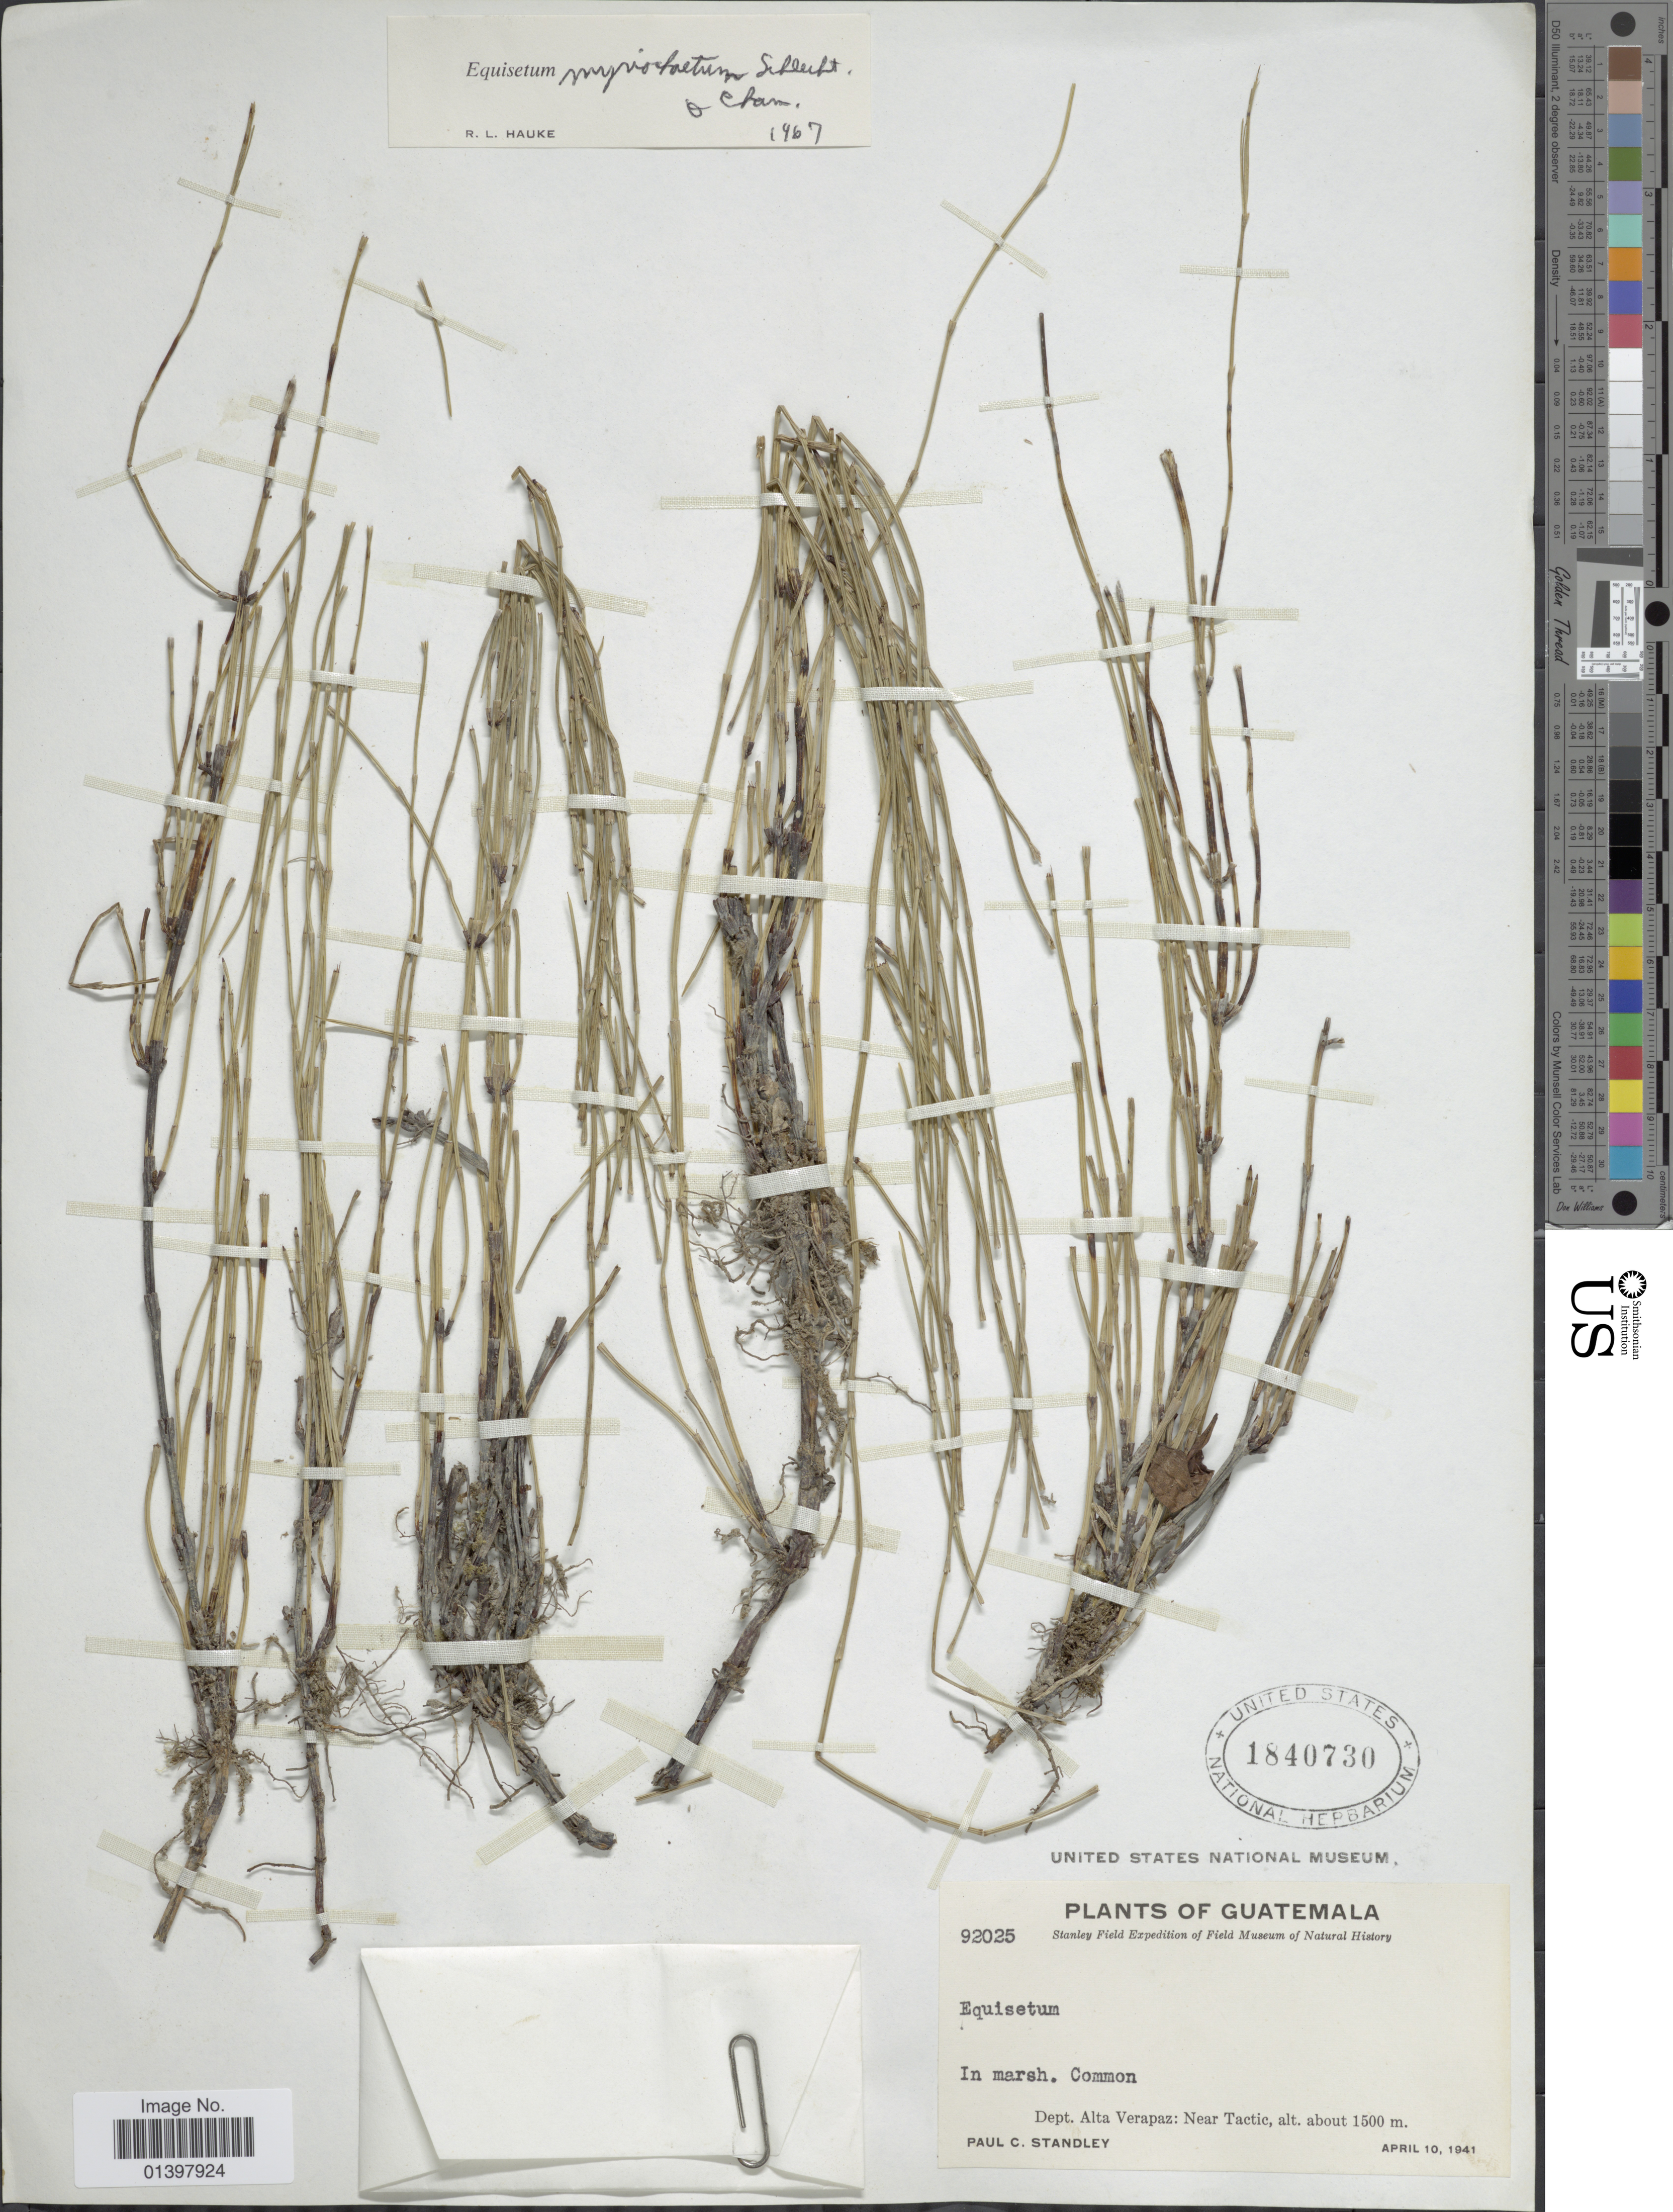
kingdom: Plantae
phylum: Tracheophyta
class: Polypodiopsida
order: Equisetales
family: Equisetaceae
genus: Equisetum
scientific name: Equisetum myriochaetum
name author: Schltdl. & Cham.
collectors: P. C. Standley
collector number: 92025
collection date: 1941-04-10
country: Guatemala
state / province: Alta Verapaz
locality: Near Tactic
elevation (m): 1500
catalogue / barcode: US 1840730